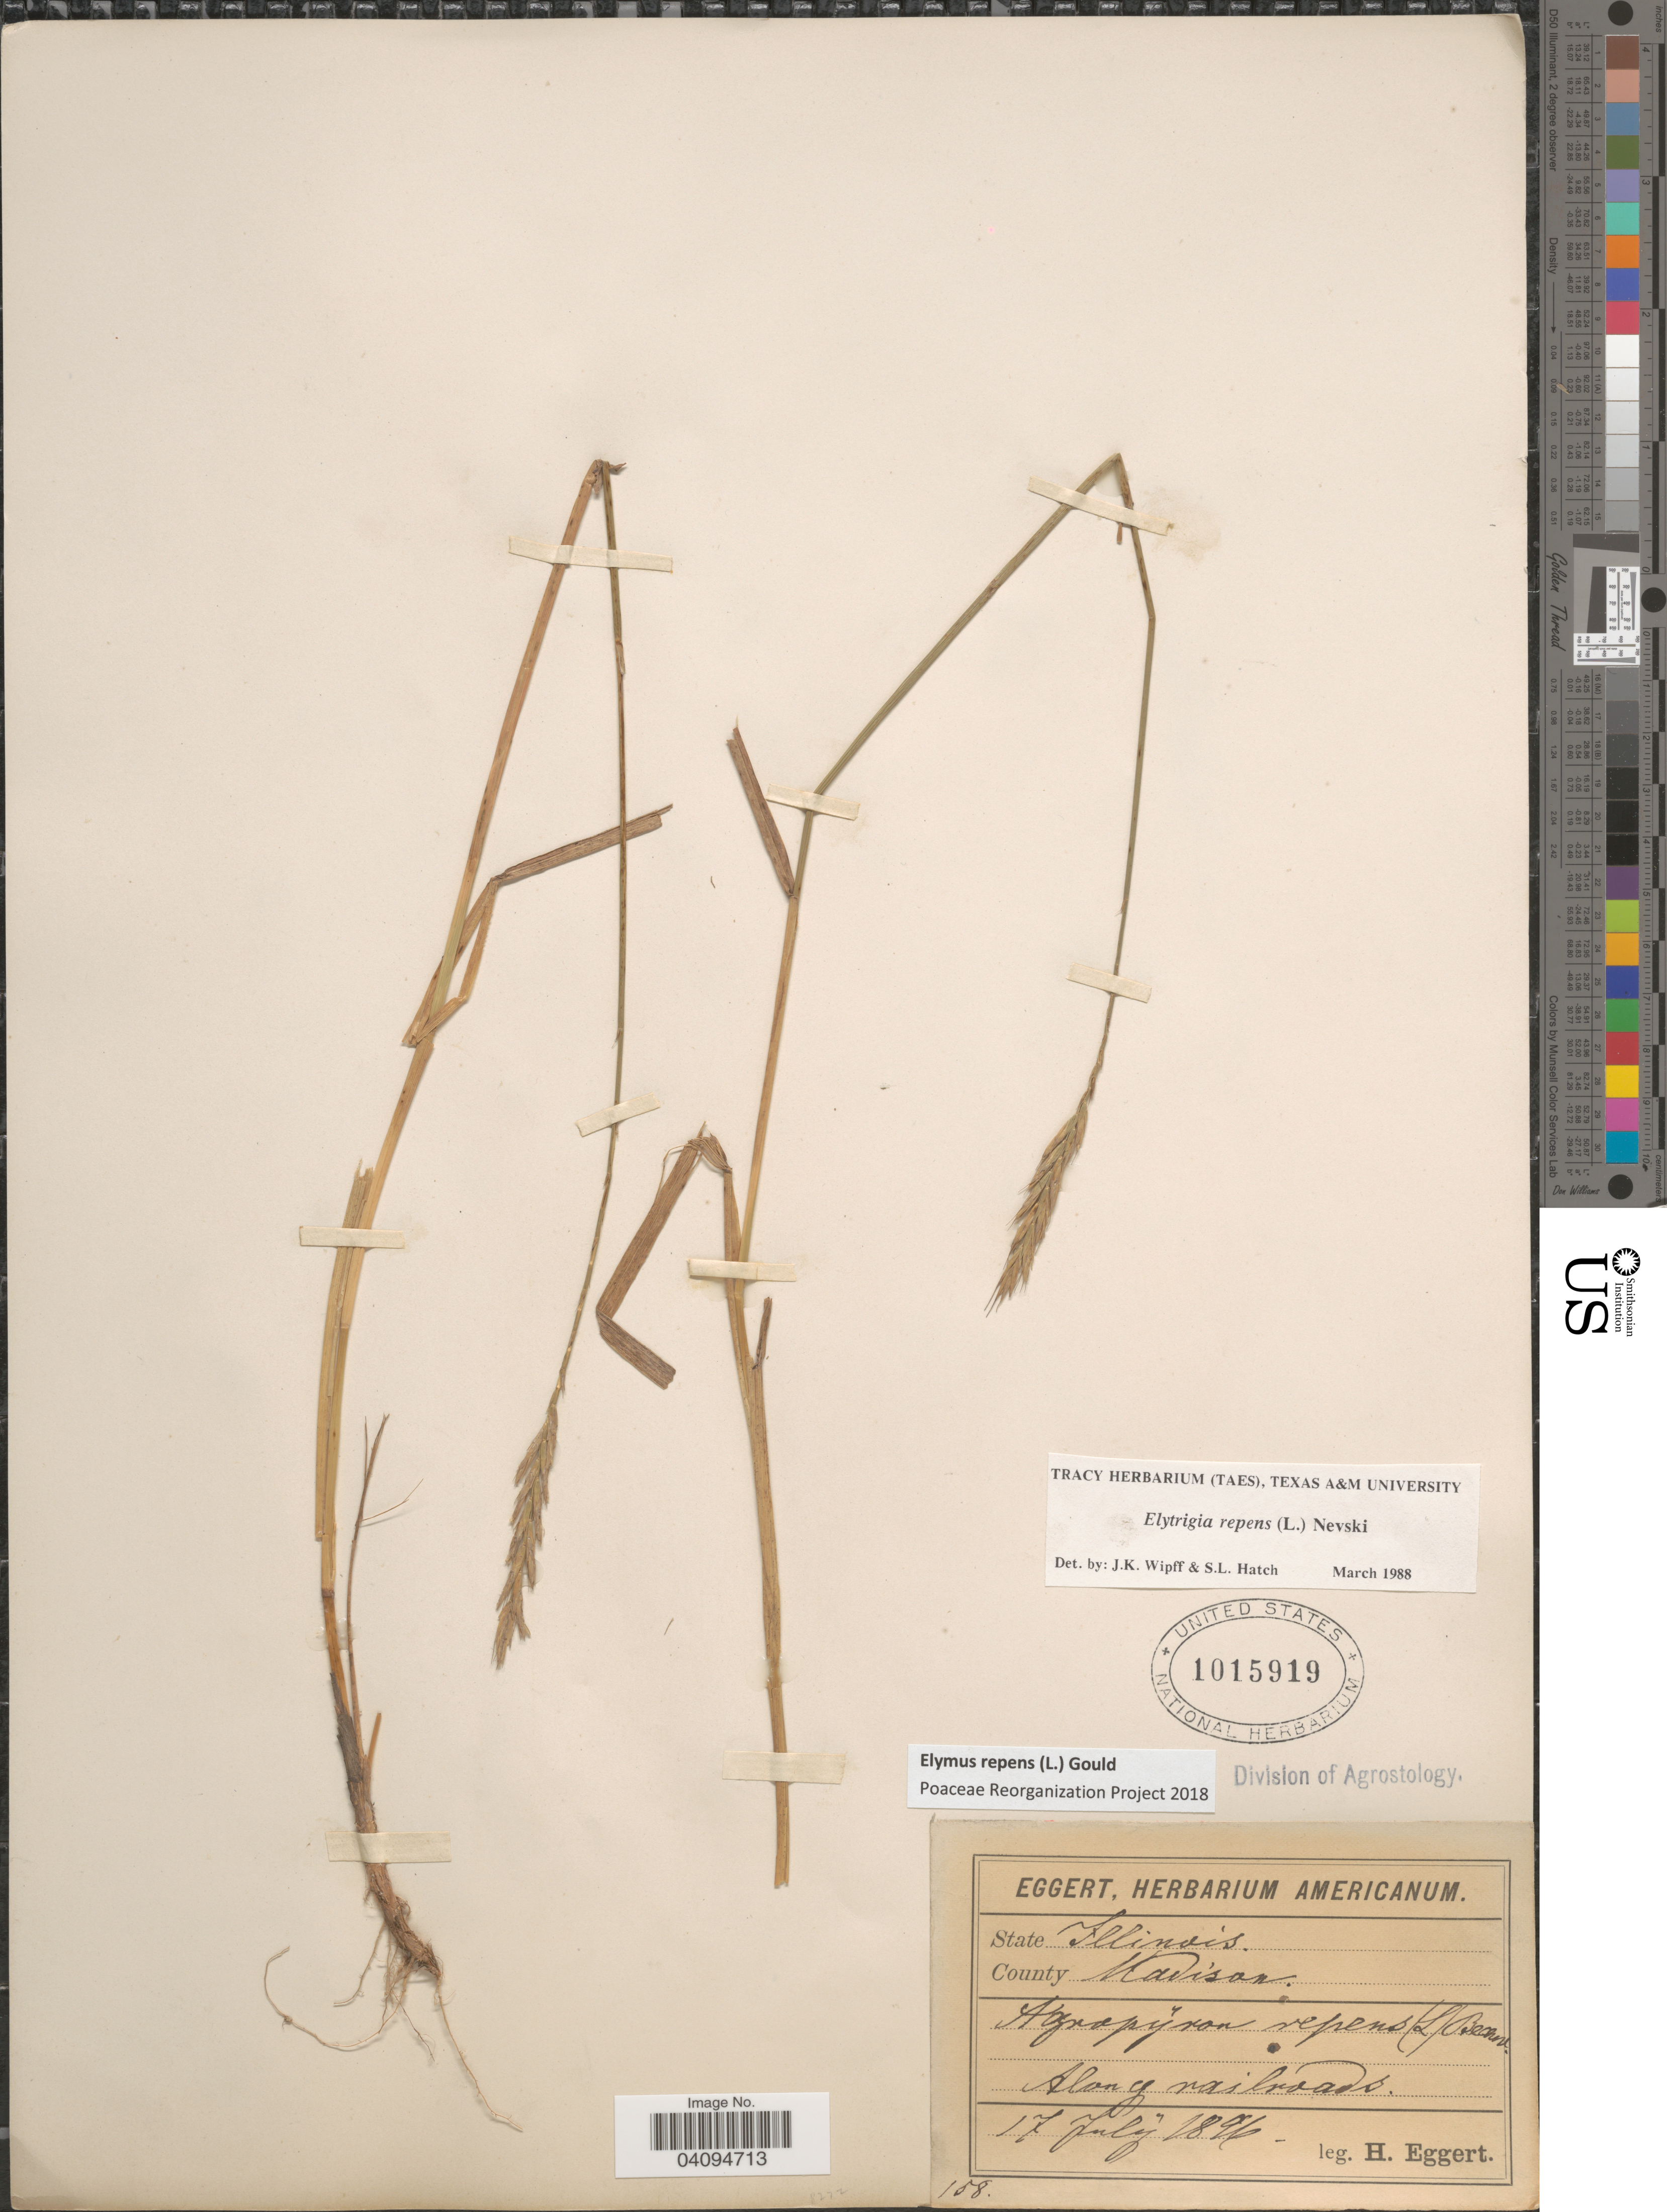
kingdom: Plantae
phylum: Tracheophyta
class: Liliopsida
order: Poales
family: Poaceae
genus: Elymus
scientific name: Elymus repens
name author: (L.) Gould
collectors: H. Eggert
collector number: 158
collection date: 1896-07-17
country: United States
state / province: Kentucky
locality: County Madison. Along railroads.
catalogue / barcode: US 1015919